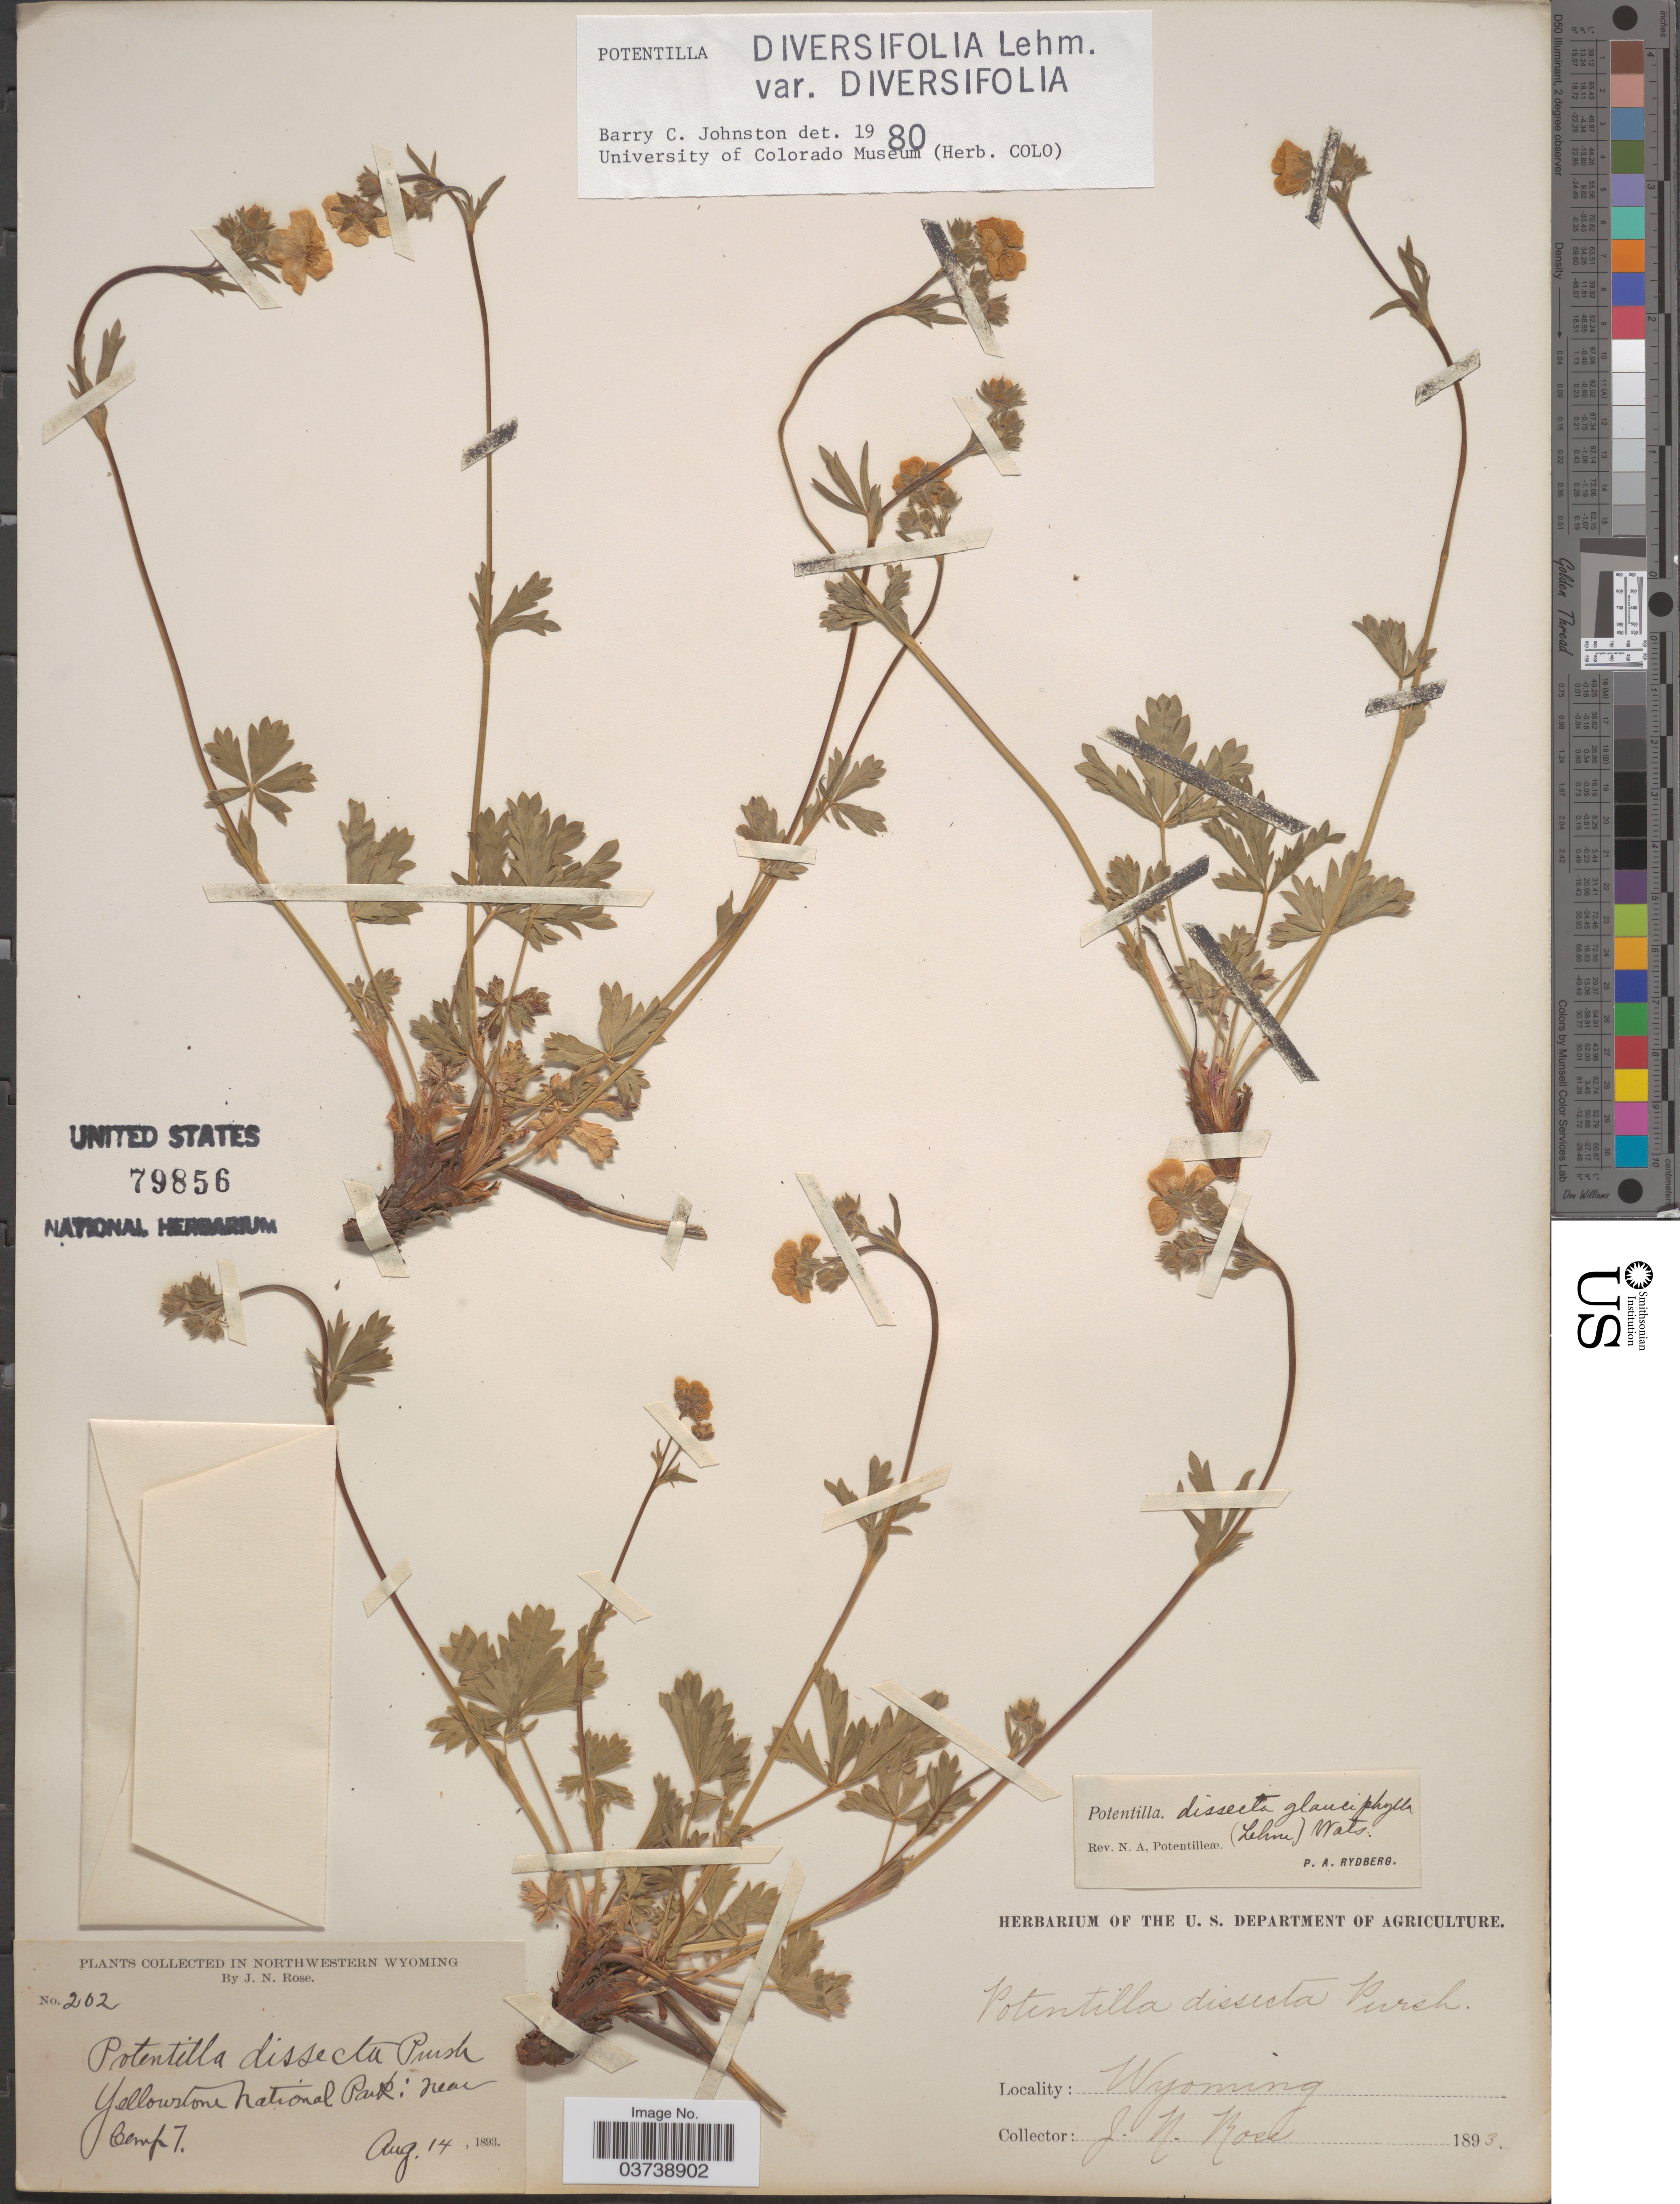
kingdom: Plantae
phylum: Tracheophyta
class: Magnoliopsida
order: Rosales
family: Rosaceae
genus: Potentilla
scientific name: Potentilla diversifolia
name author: Lehm.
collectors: J. N. Rose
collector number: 202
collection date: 1893-08-14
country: United States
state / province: Wyoming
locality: In Northwestern Wyoming. Yellowstone National Park: Near Camp 7.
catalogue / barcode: US 79856